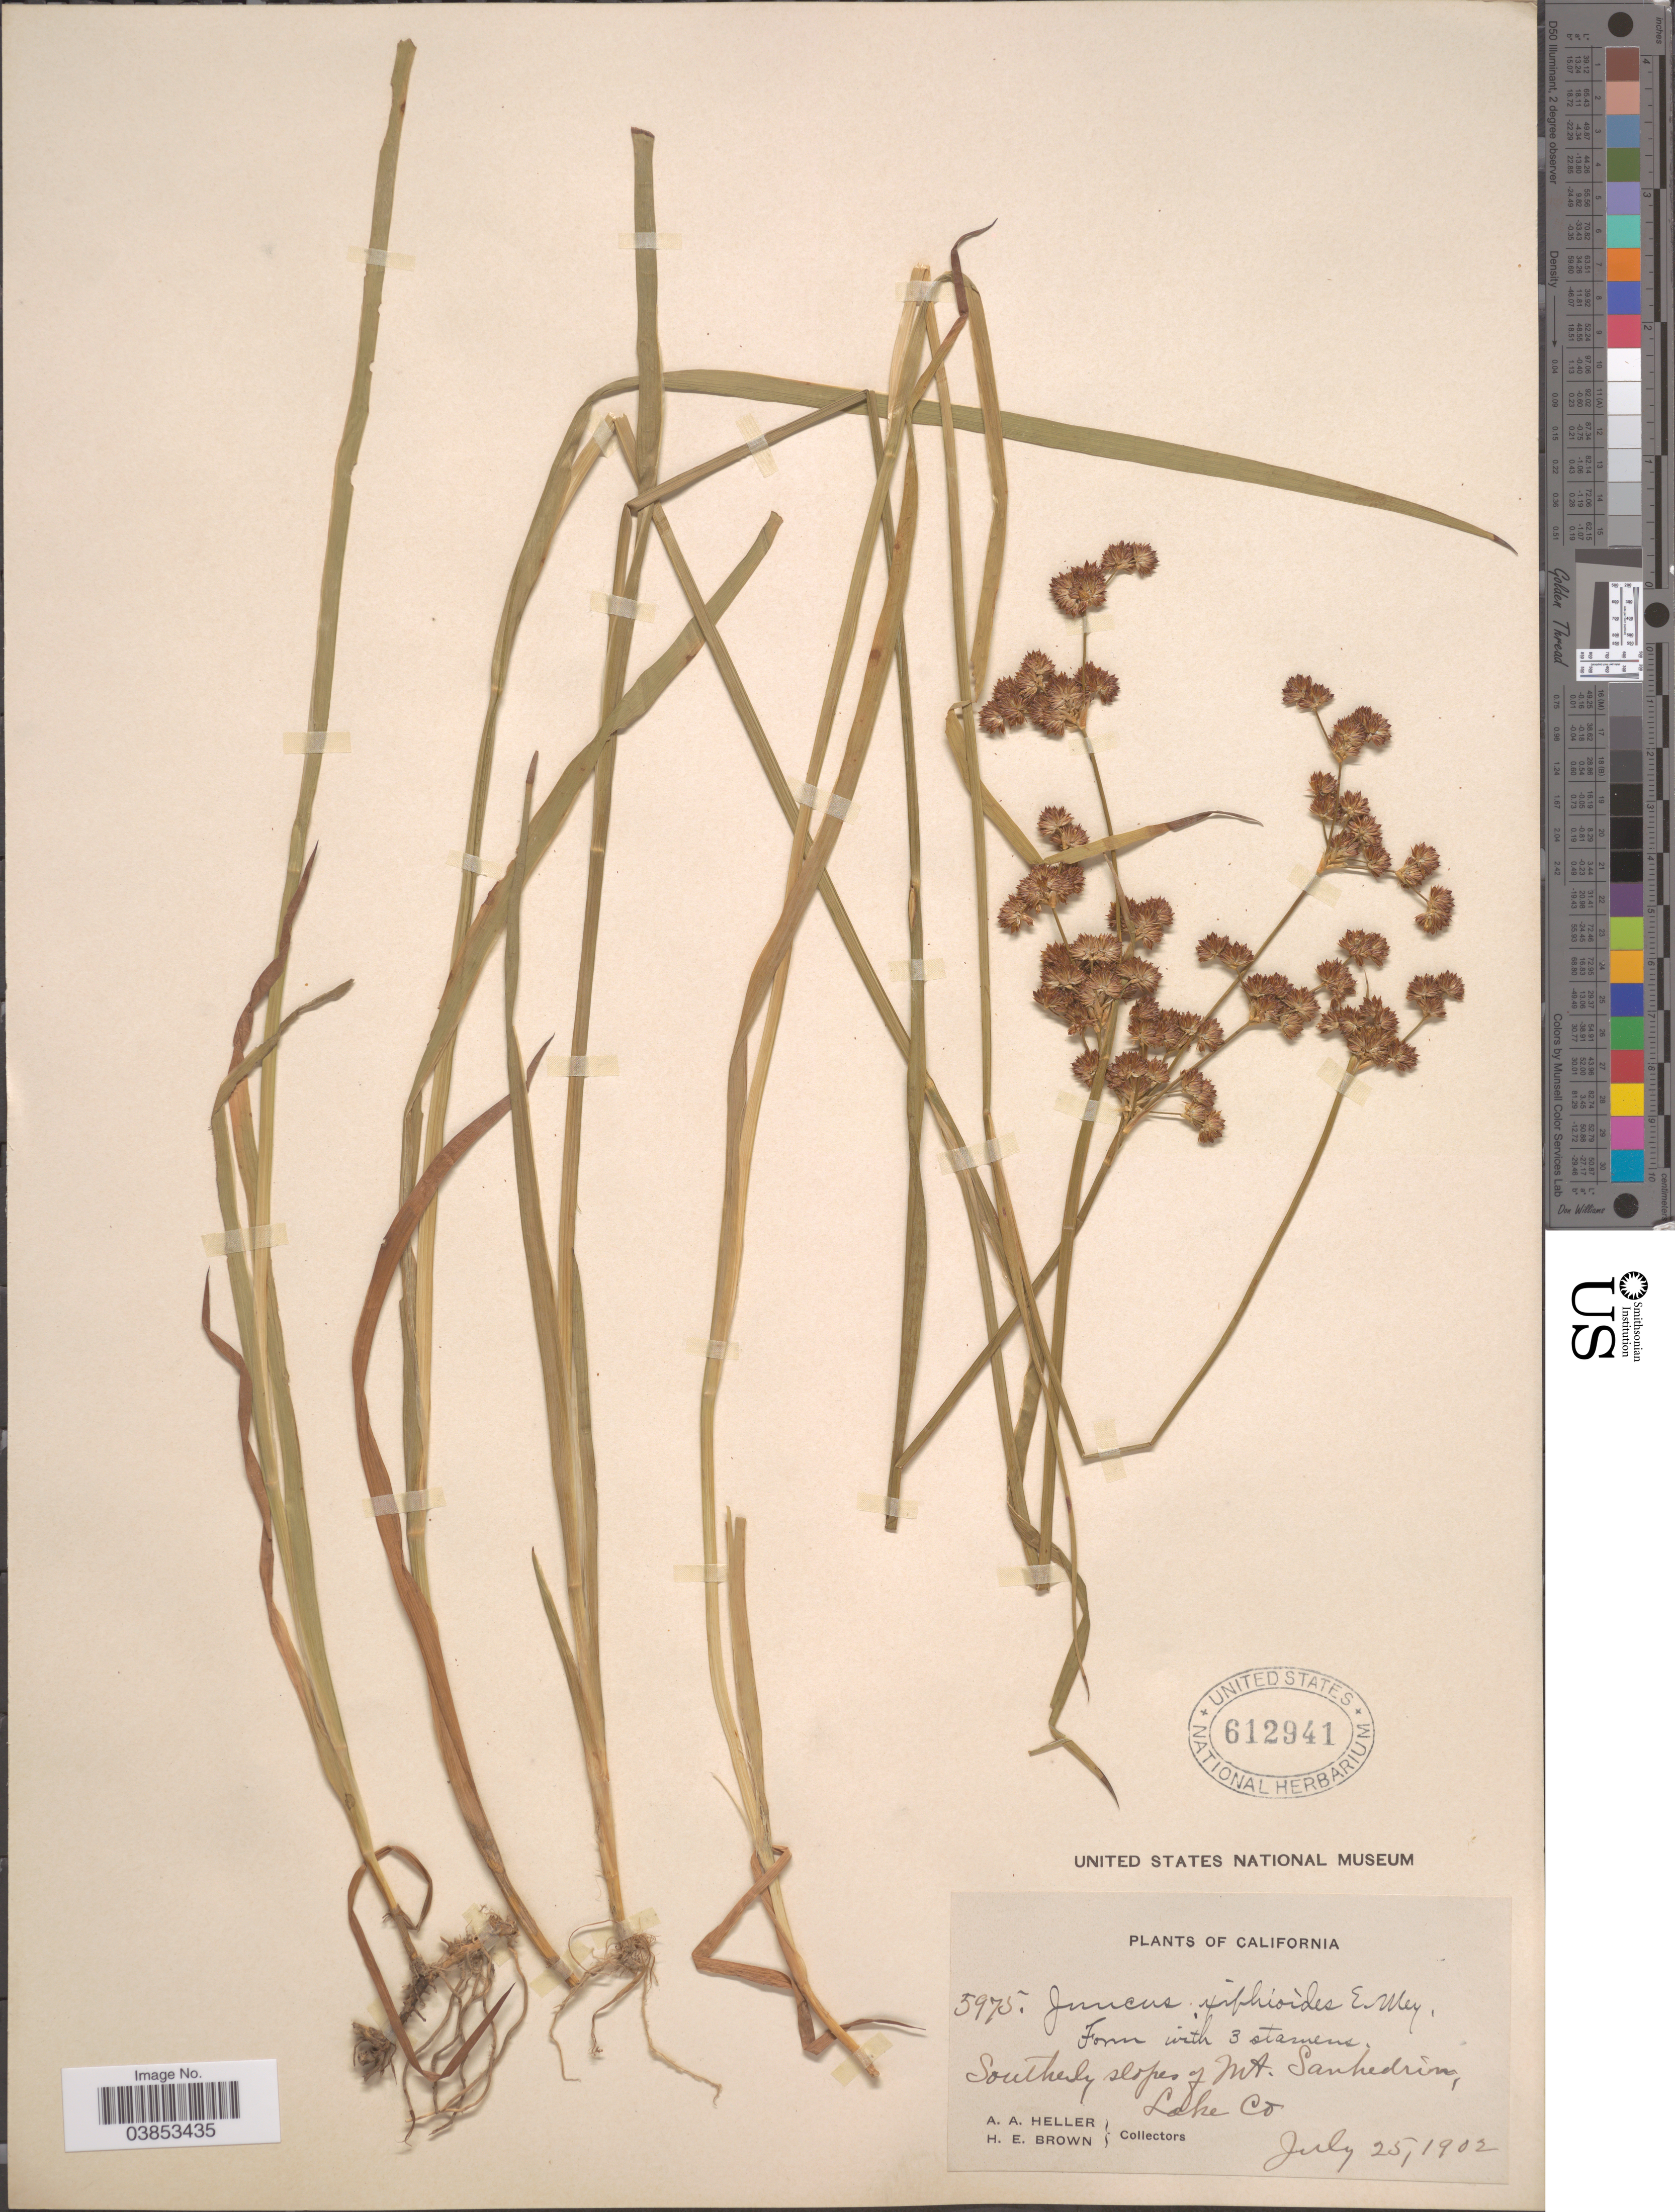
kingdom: Plantae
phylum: Tracheophyta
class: Liliopsida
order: Poales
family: Juncaceae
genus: Juncus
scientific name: Juncus ensifolius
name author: Wikstr.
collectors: A. A. Heller & H. E. Brown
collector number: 5975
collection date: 1902-07-25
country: United States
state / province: California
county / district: Lake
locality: Southerly slopes of Mt. Sanhedrin, Lake Co.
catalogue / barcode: US 612941